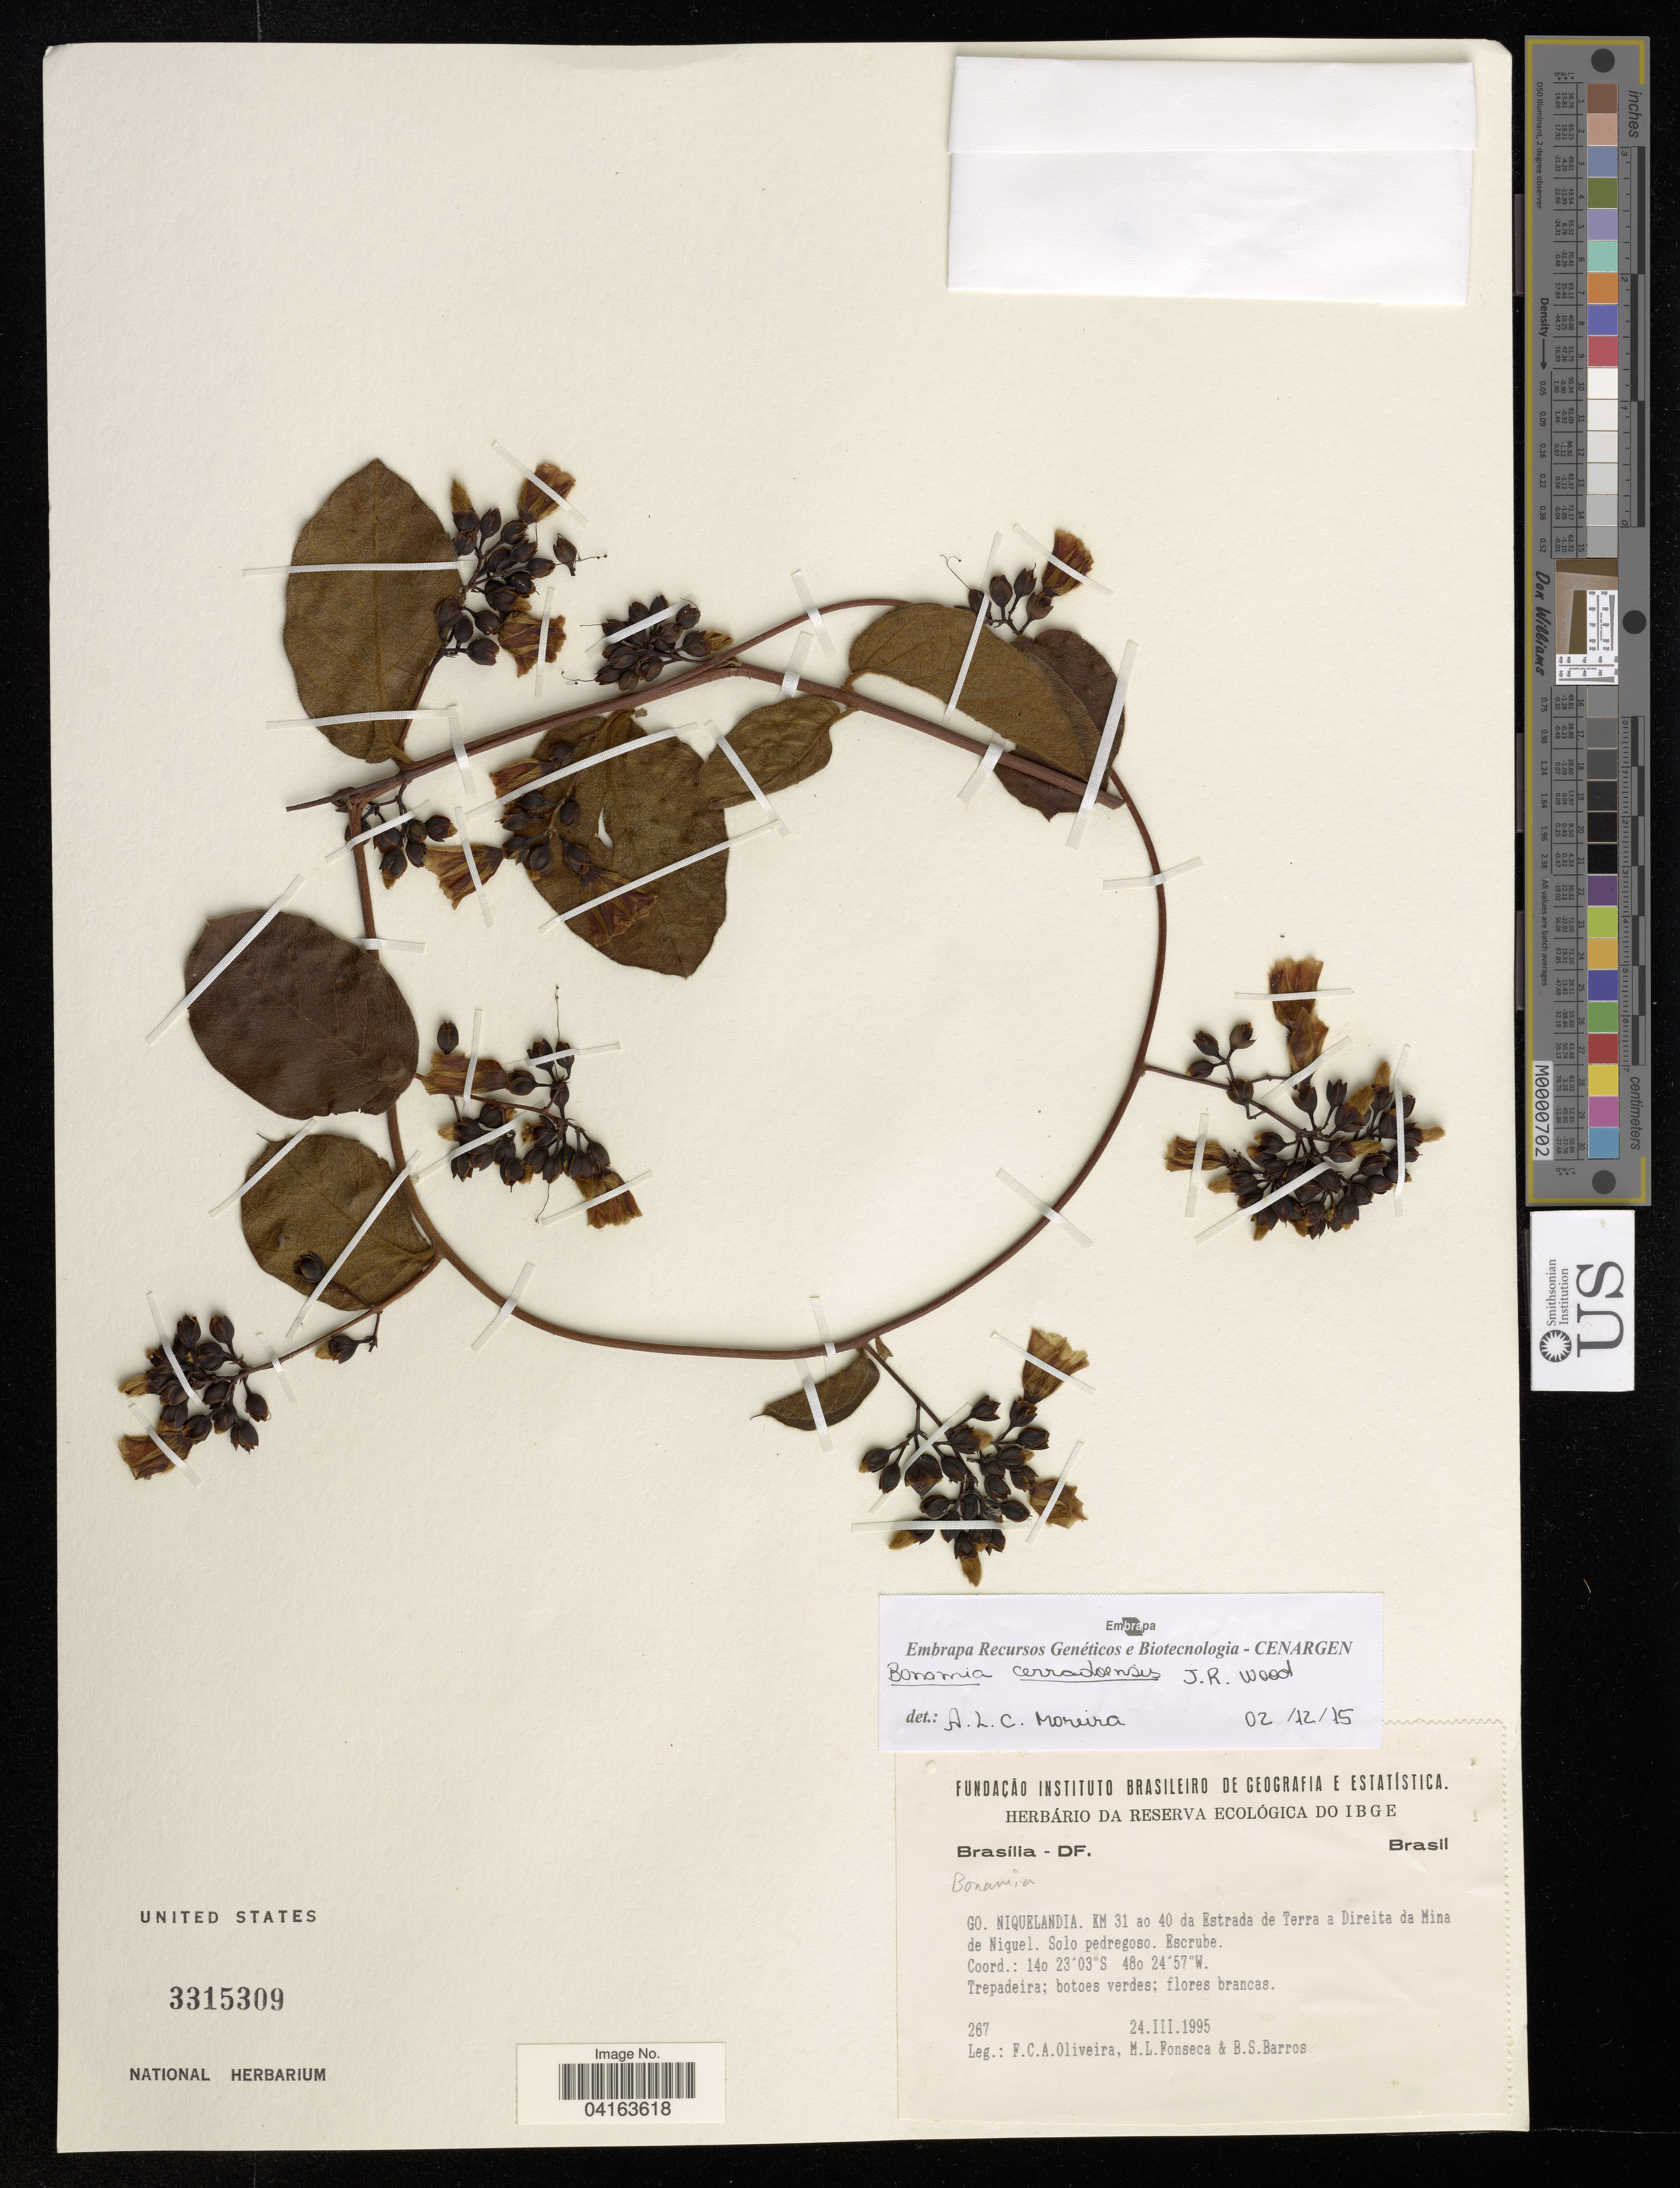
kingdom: Plantae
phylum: Tracheophyta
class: Magnoliopsida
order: Solanales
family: Convolvulaceae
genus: Bonamia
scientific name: Bonamia cerradoensis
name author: J.R.I. Wood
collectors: F. C. A. Oliveira, M. Fonseca & B. S. Barros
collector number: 267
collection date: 1995-03-24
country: Brazil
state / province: Goiás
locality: Brasília - DF. Niquelandia. Km 31 ao 40 da Estrada de Terra a Direita da Mina de Niquel.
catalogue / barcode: US 3315309